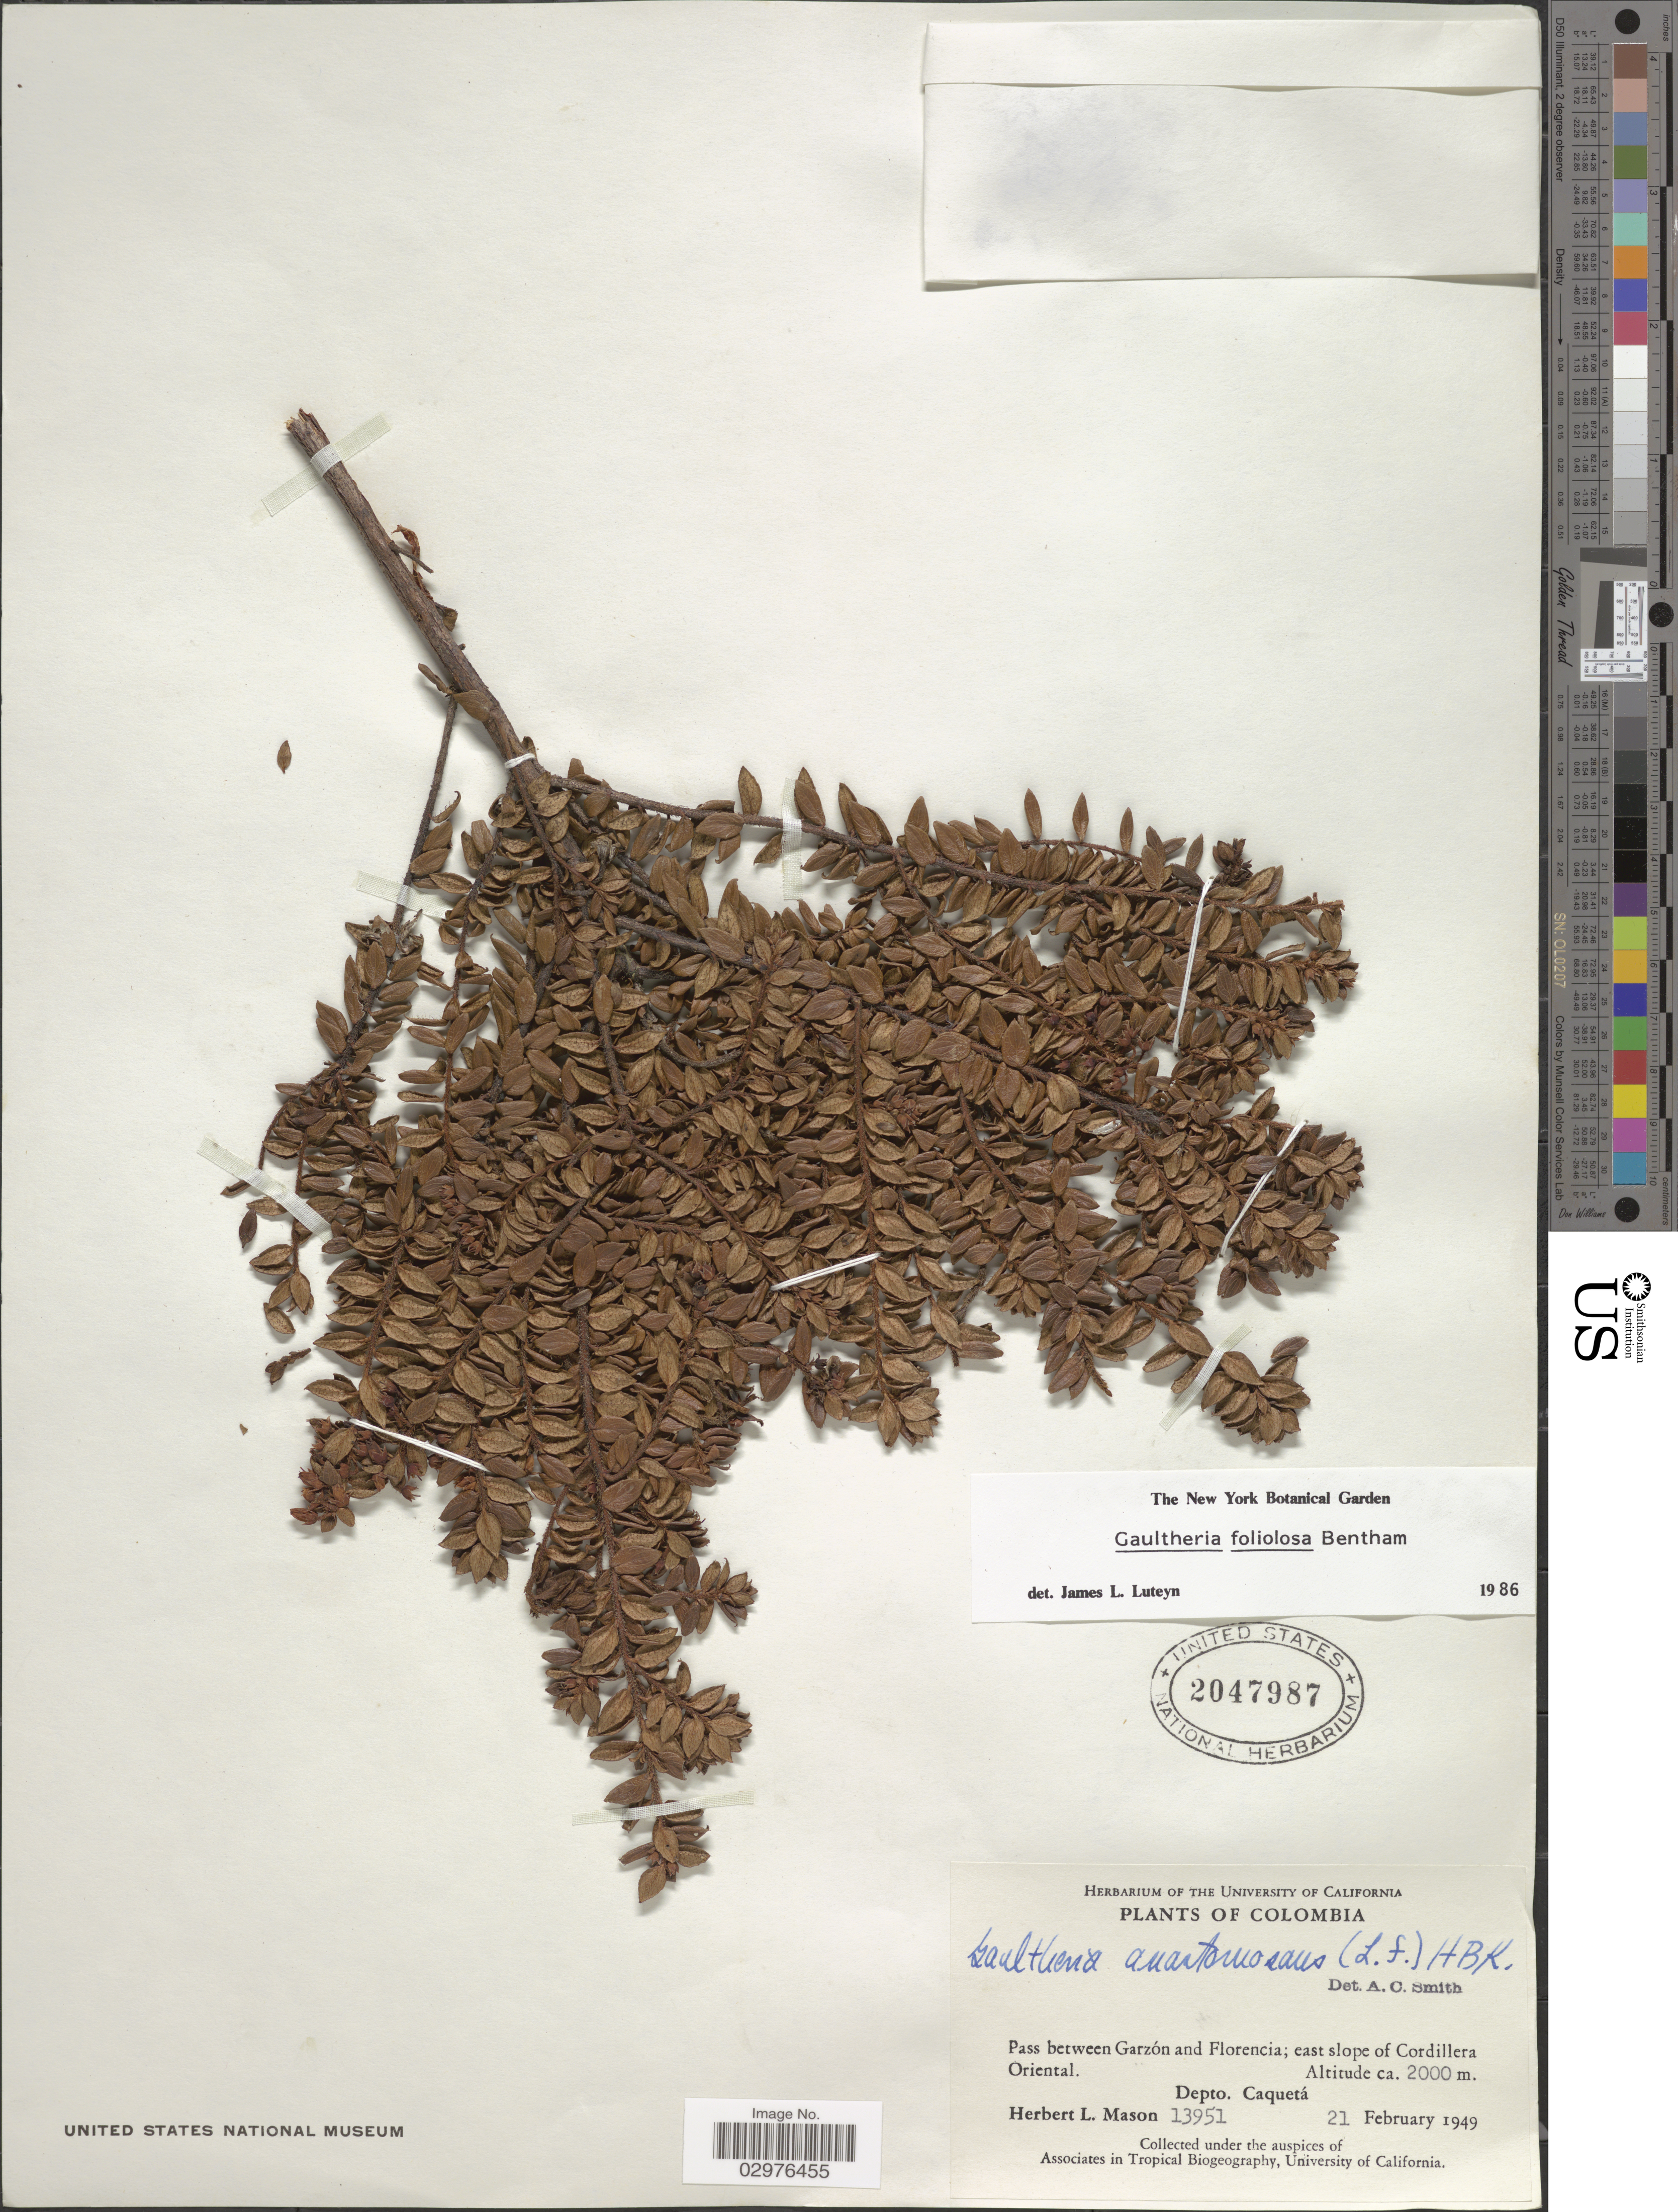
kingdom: Plantae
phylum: Tracheophyta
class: Magnoliopsida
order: Ericales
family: Ericaceae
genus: Gaultheria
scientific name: Gaultheria foliolosa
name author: Benth.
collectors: H. L. Mason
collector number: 13951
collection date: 1949-02-21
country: Colombia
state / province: Caquetá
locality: Pass between Garzón and Florencia; east slope of Cordillera Oriental. Depto. Caquetá.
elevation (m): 2000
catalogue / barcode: US 2047987